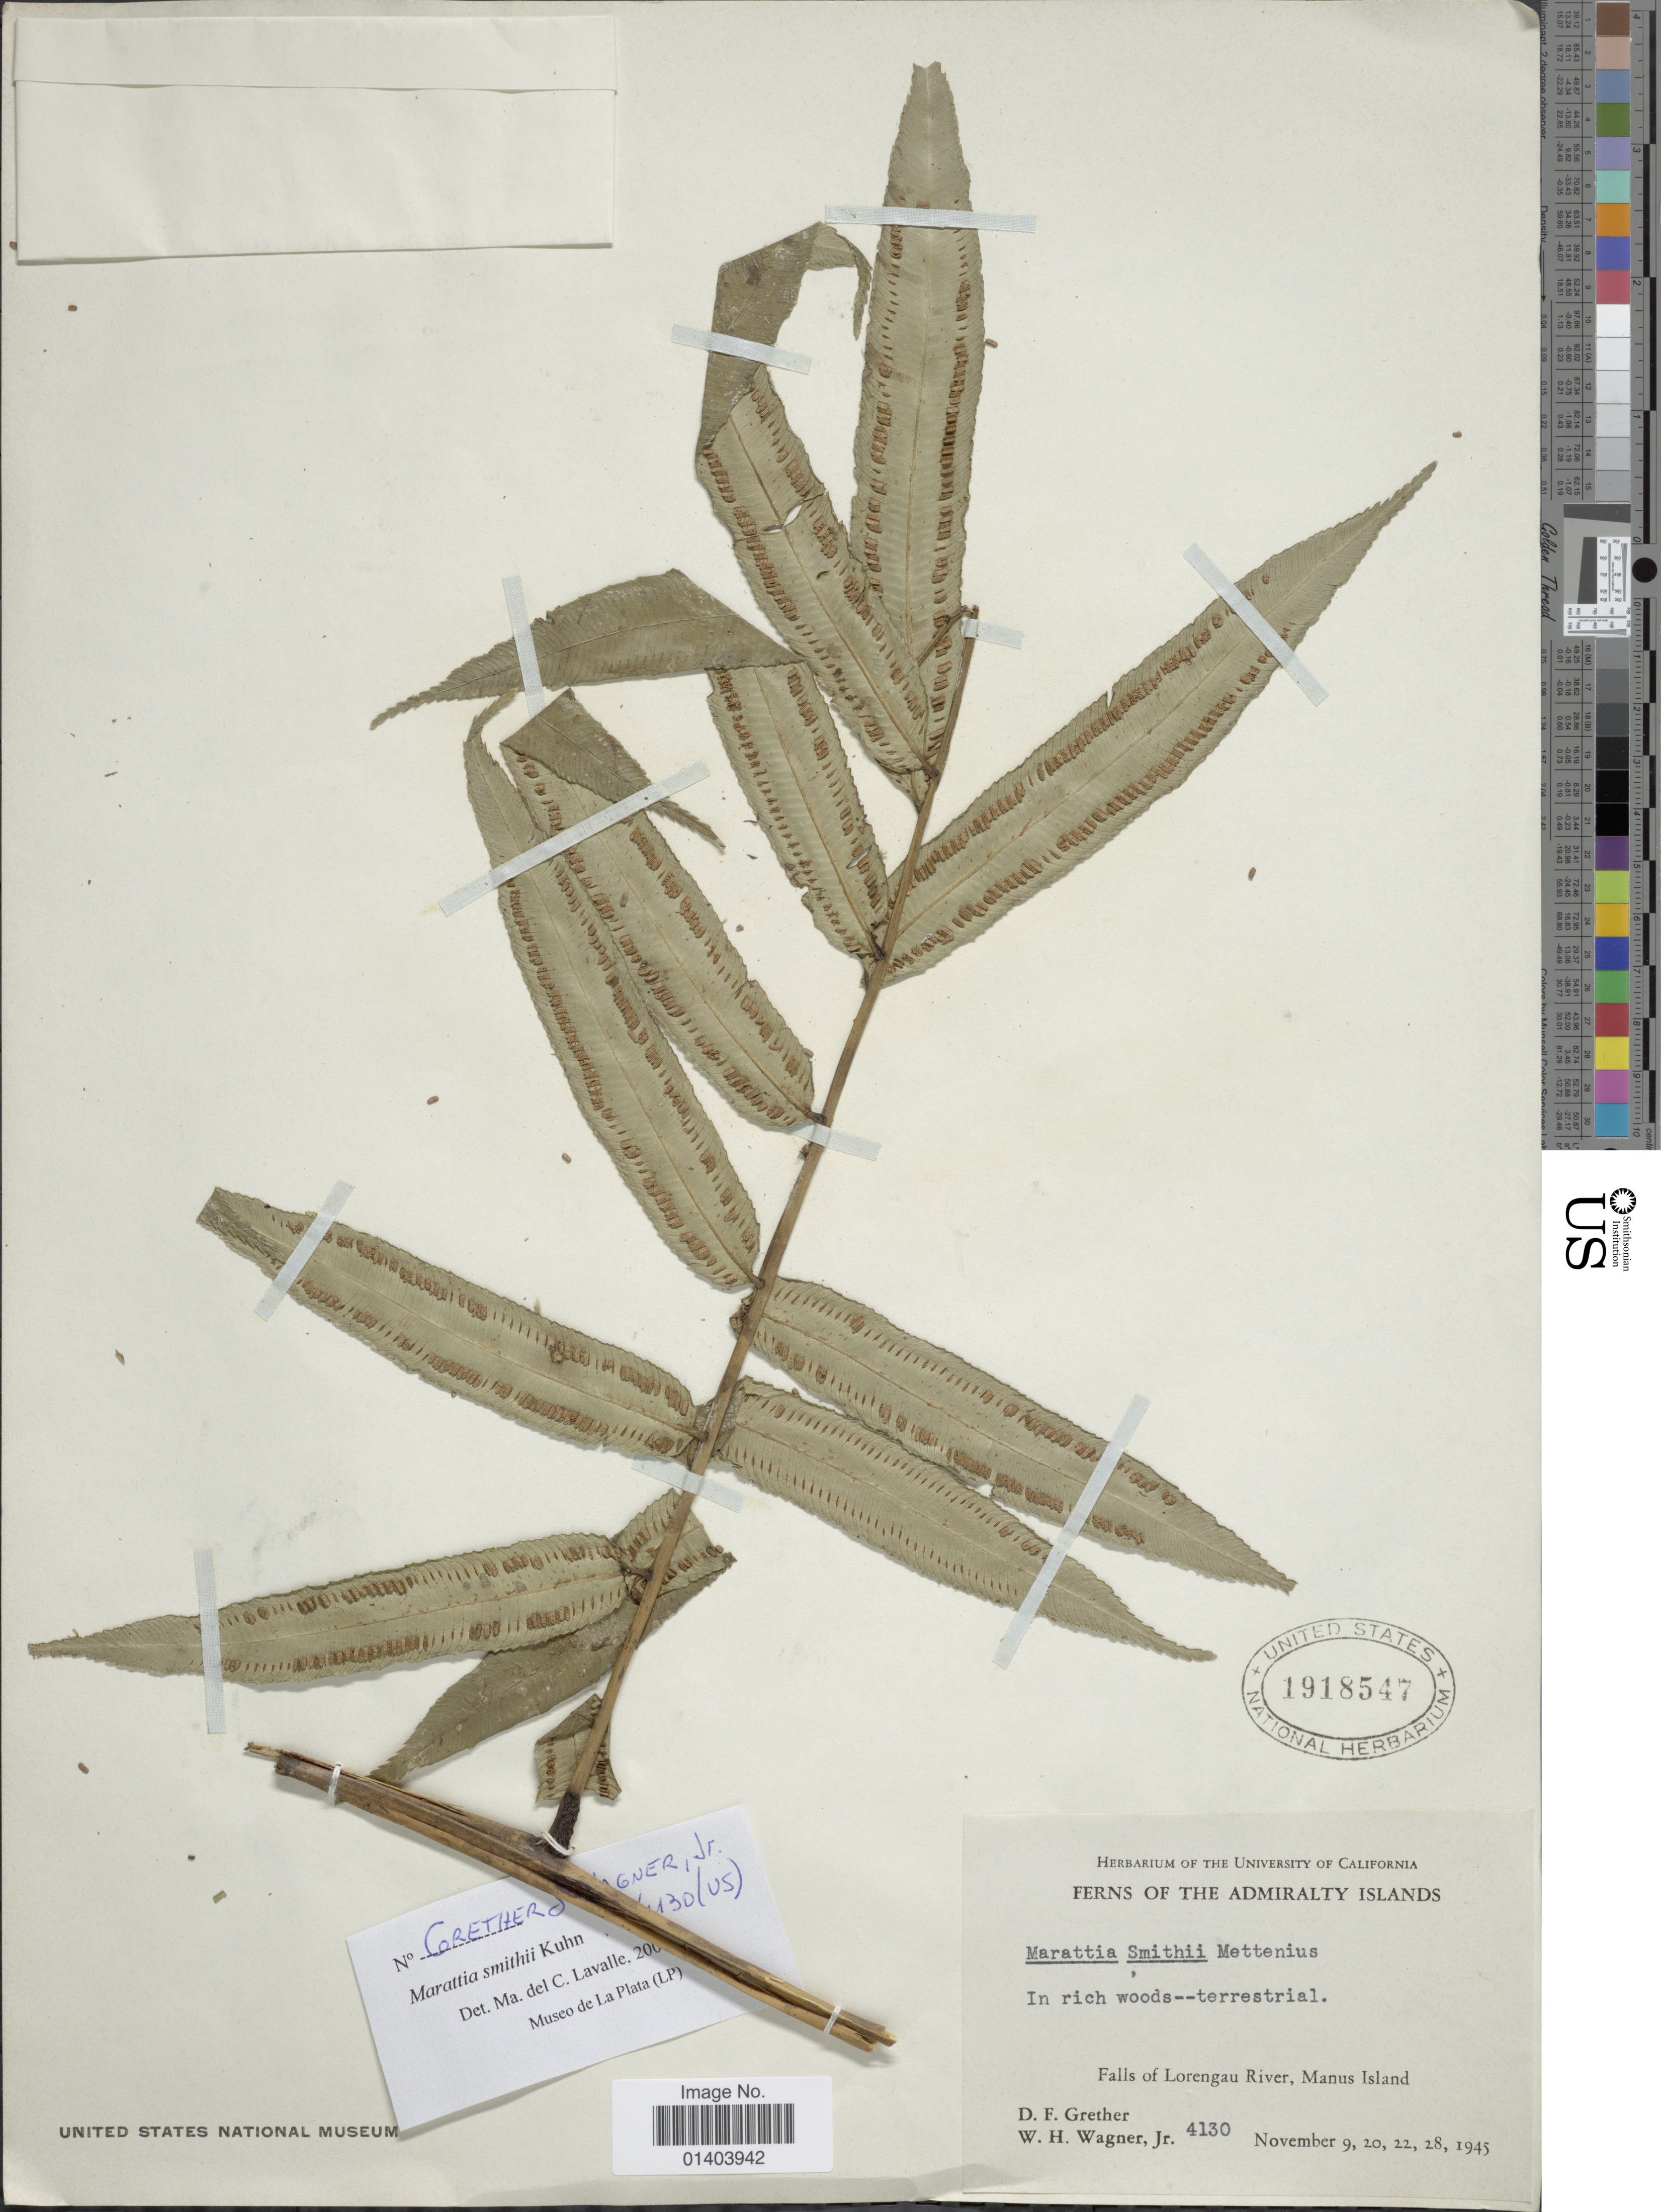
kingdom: Plantae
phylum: Tracheophyta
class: Polypodiopsida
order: Marattiales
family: Marattiaceae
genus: Ptisana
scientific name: Ptisana smithii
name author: (Mett. ex Kuhn) Murdock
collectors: D. F. Grether & W. H. Wagner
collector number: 4130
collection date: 1945-11-09/1945-11-28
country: Papua New Guinea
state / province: Manus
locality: The Admiralty Islands, Falls of Lorengau River, Manus Island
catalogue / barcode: US 1918547